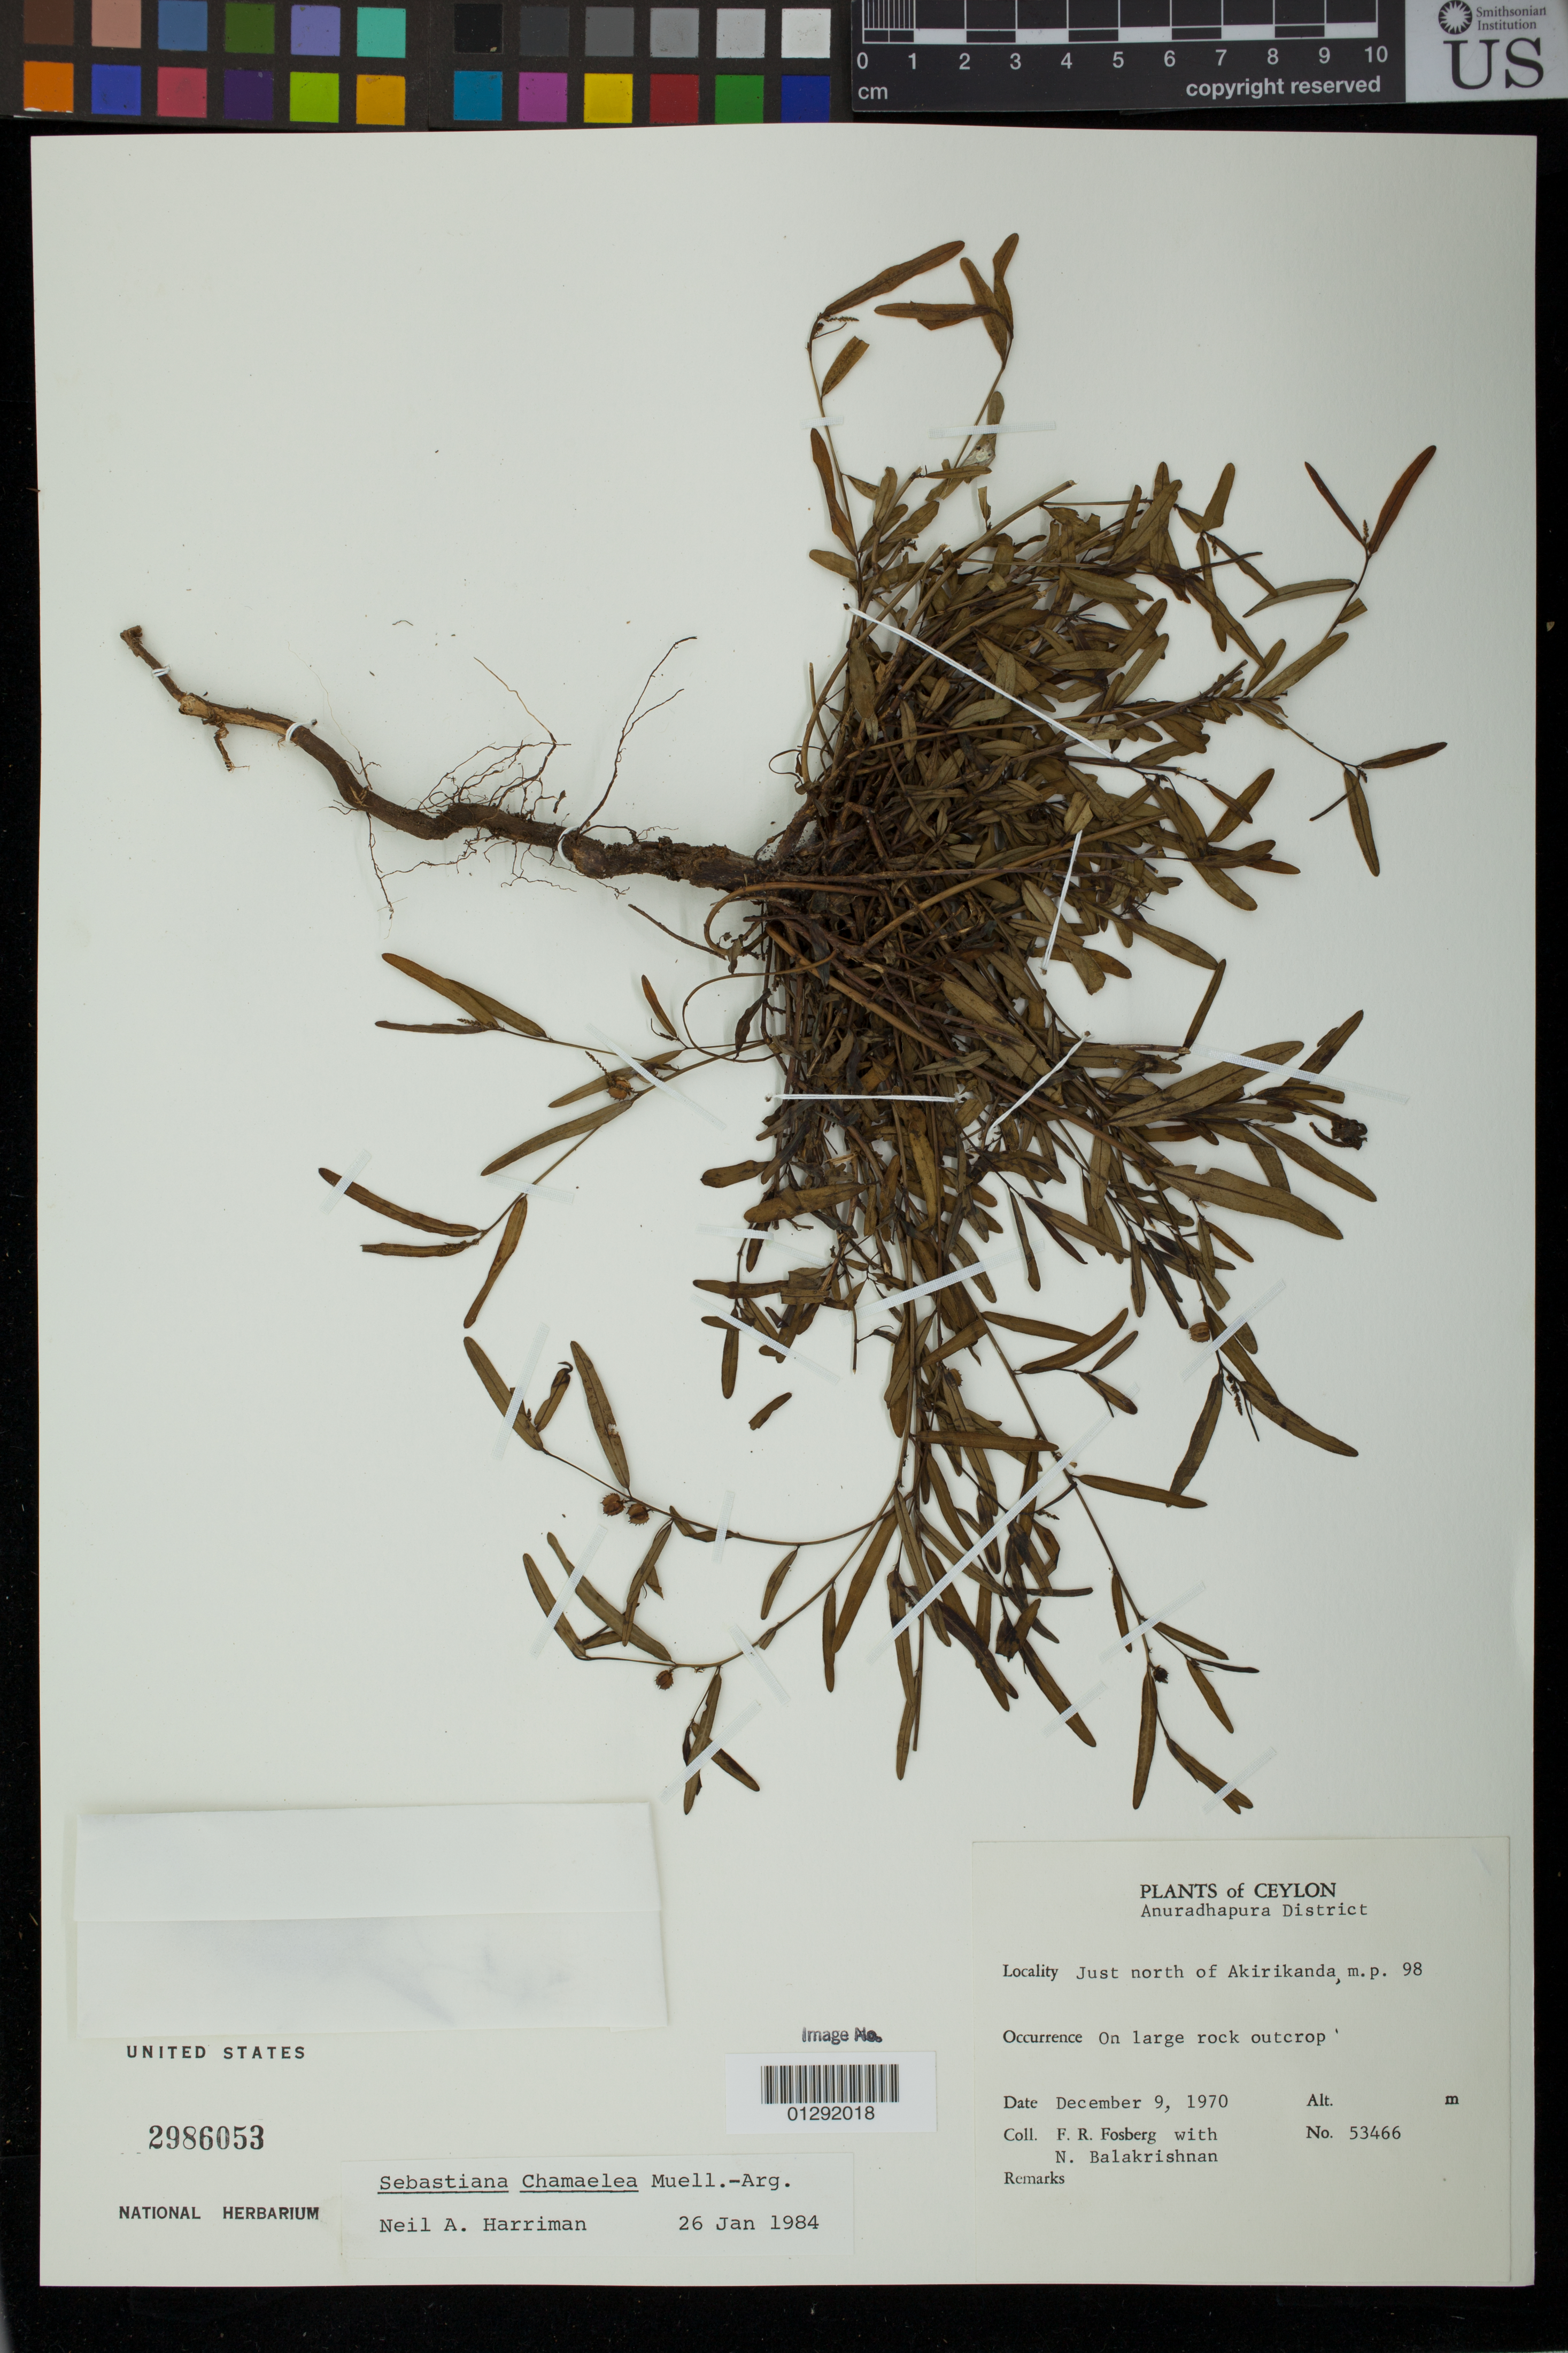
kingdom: Plantae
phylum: Tracheophyta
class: Magnoliopsida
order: Malpighiales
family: Euphorbiaceae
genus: Sebastiania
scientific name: Sebastiania chamaelea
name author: (L.) Müll. Arg.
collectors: F. R. Fosberg & N. Balakrishnan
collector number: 53466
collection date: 1970-12-09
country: Sri Lanka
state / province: North Central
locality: Ceylon. Anuradhapura District. Just north of Akirikanda, m.p. 98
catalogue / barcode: US 2986053